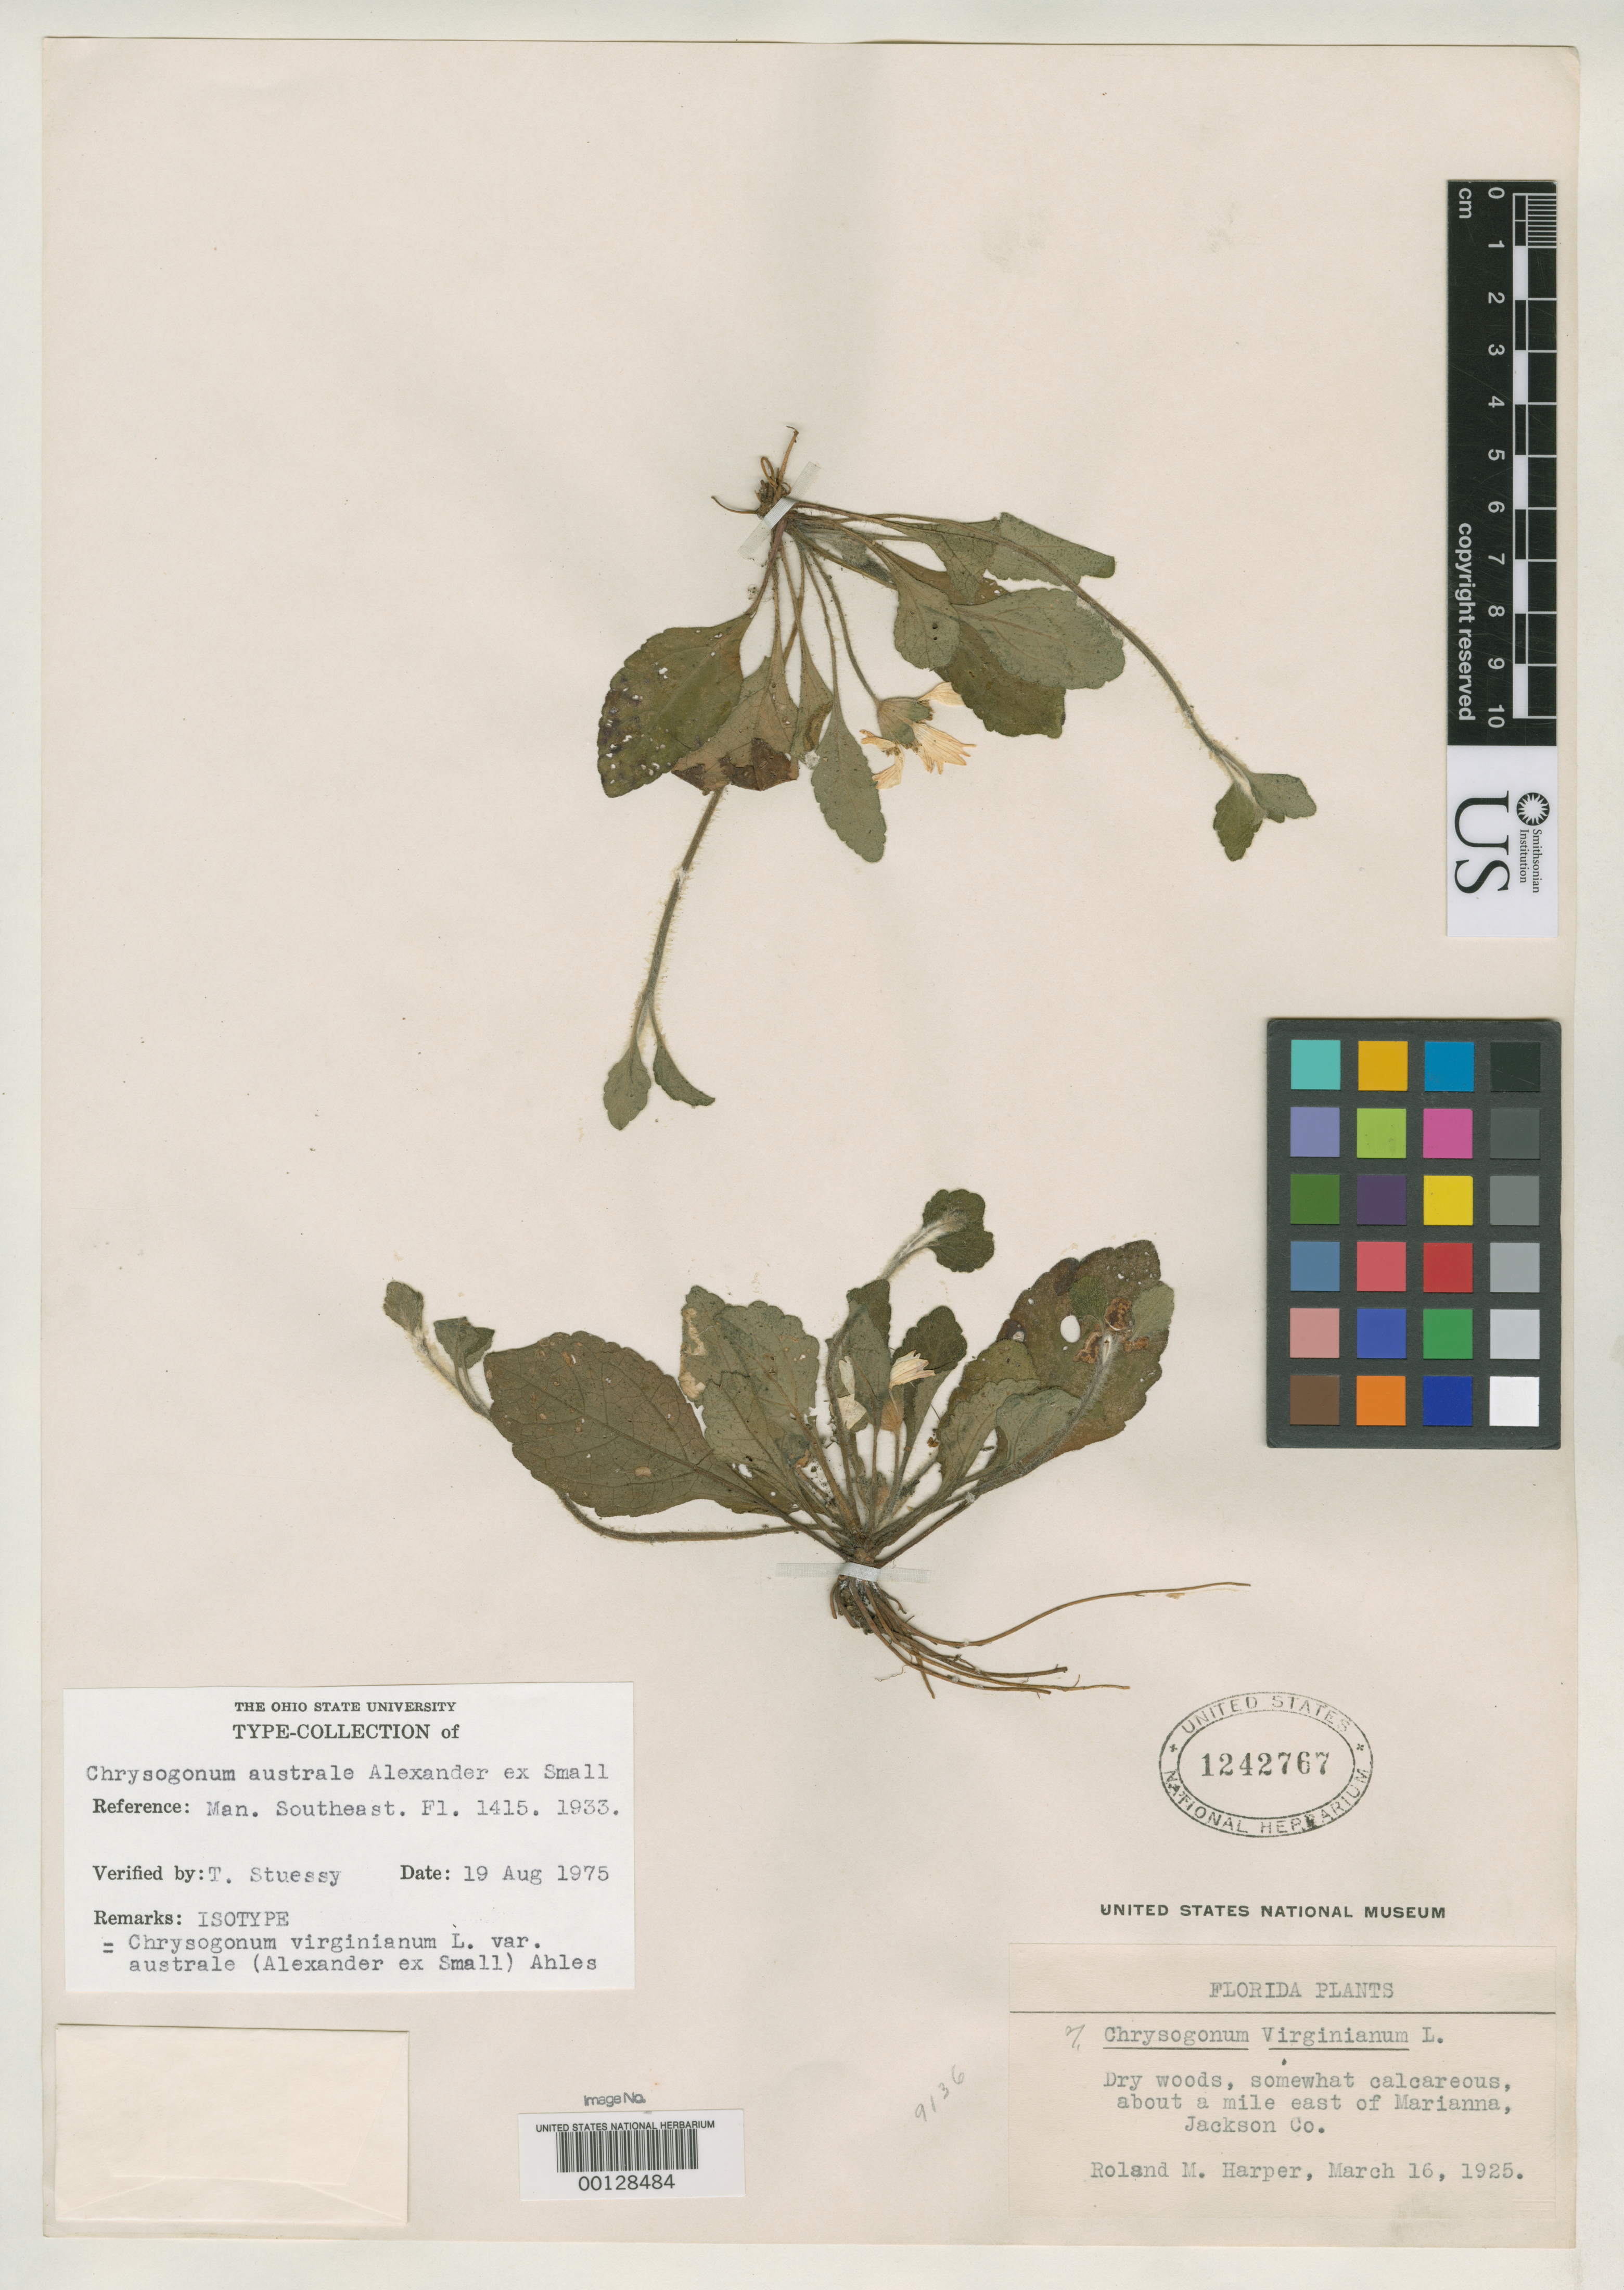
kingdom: Plantae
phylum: Tracheophyta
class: Magnoliopsida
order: Asterales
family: Asteraceae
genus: Chrysogonum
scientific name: Chrysogonum australe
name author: Alexander in Small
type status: Isotype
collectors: R. M. Harper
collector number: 7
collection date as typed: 16 Mar 1925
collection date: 1925-03-16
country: United States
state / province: Florida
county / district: Jackson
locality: East of Marianna.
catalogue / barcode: US 1242767